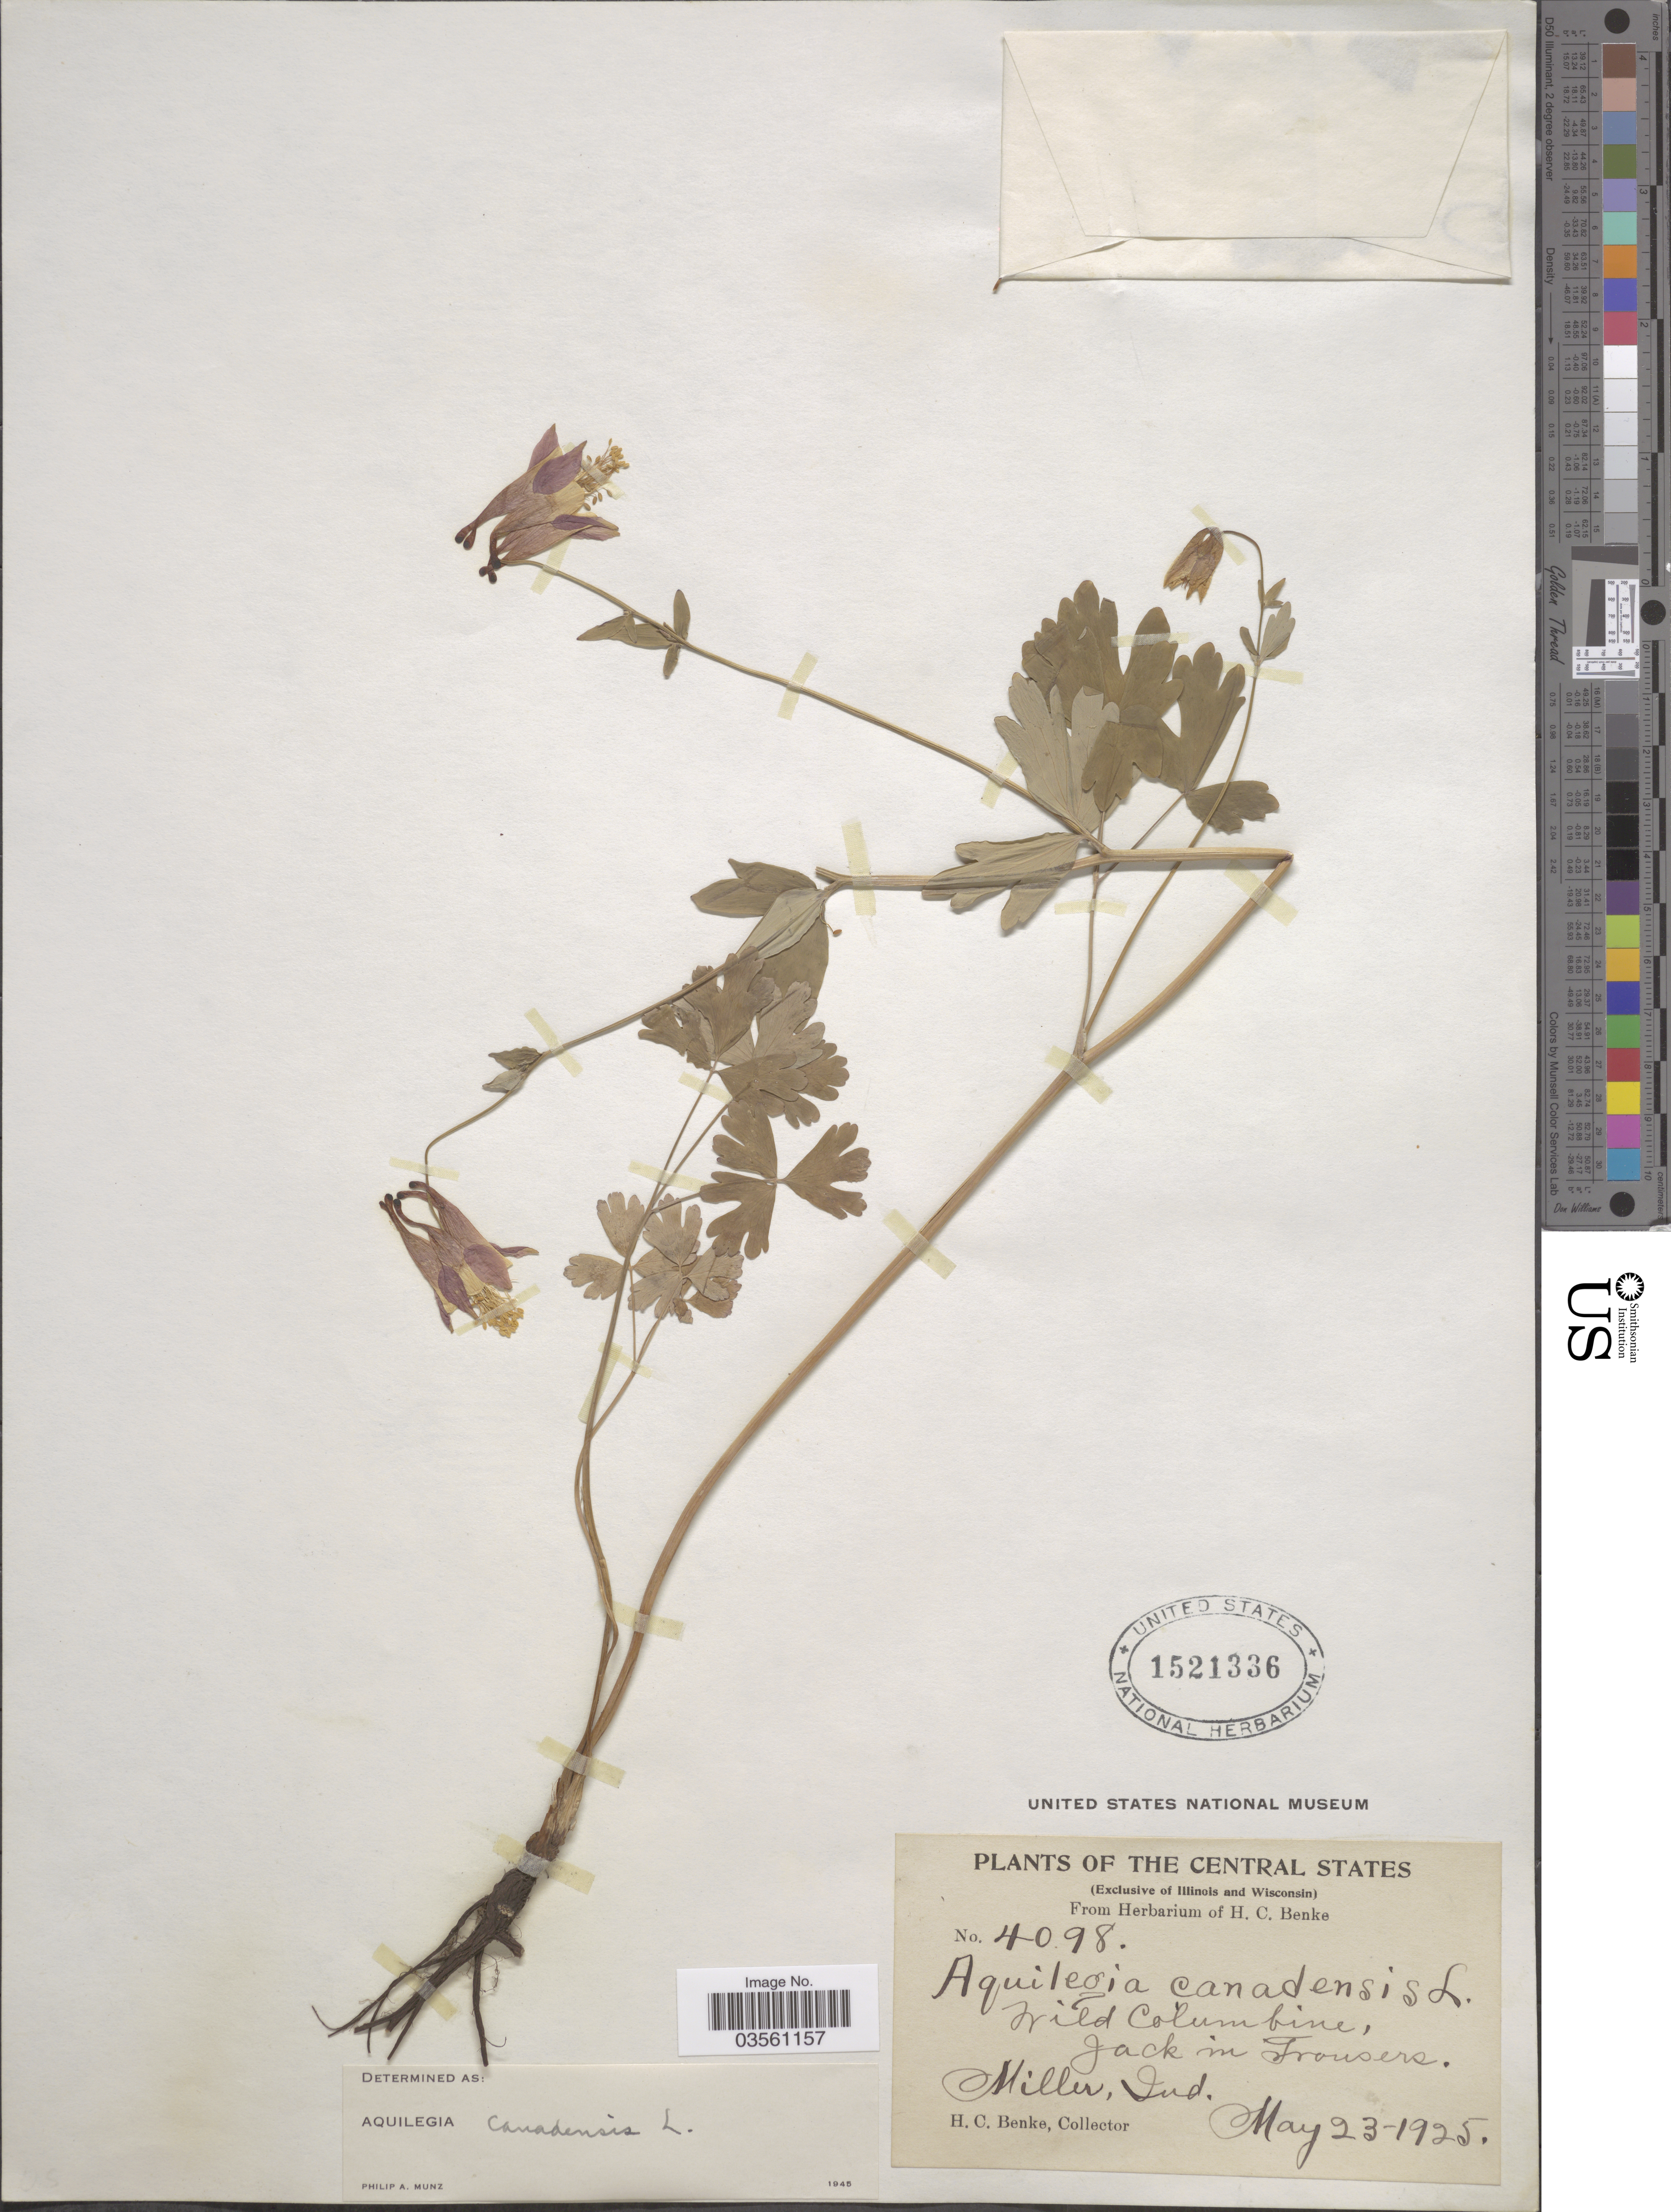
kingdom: Plantae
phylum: Tracheophyta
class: Magnoliopsida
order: Ranunculales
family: Ranunculaceae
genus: Aquilegia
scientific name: Aquilegia canadensis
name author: L.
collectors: H. Benke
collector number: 4098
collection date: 1925-05-23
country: United States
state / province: Indiana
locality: The Central States (Exclusive of Illinois and Wisconsin). Jack in Trousers. Miller.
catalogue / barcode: US 1521336